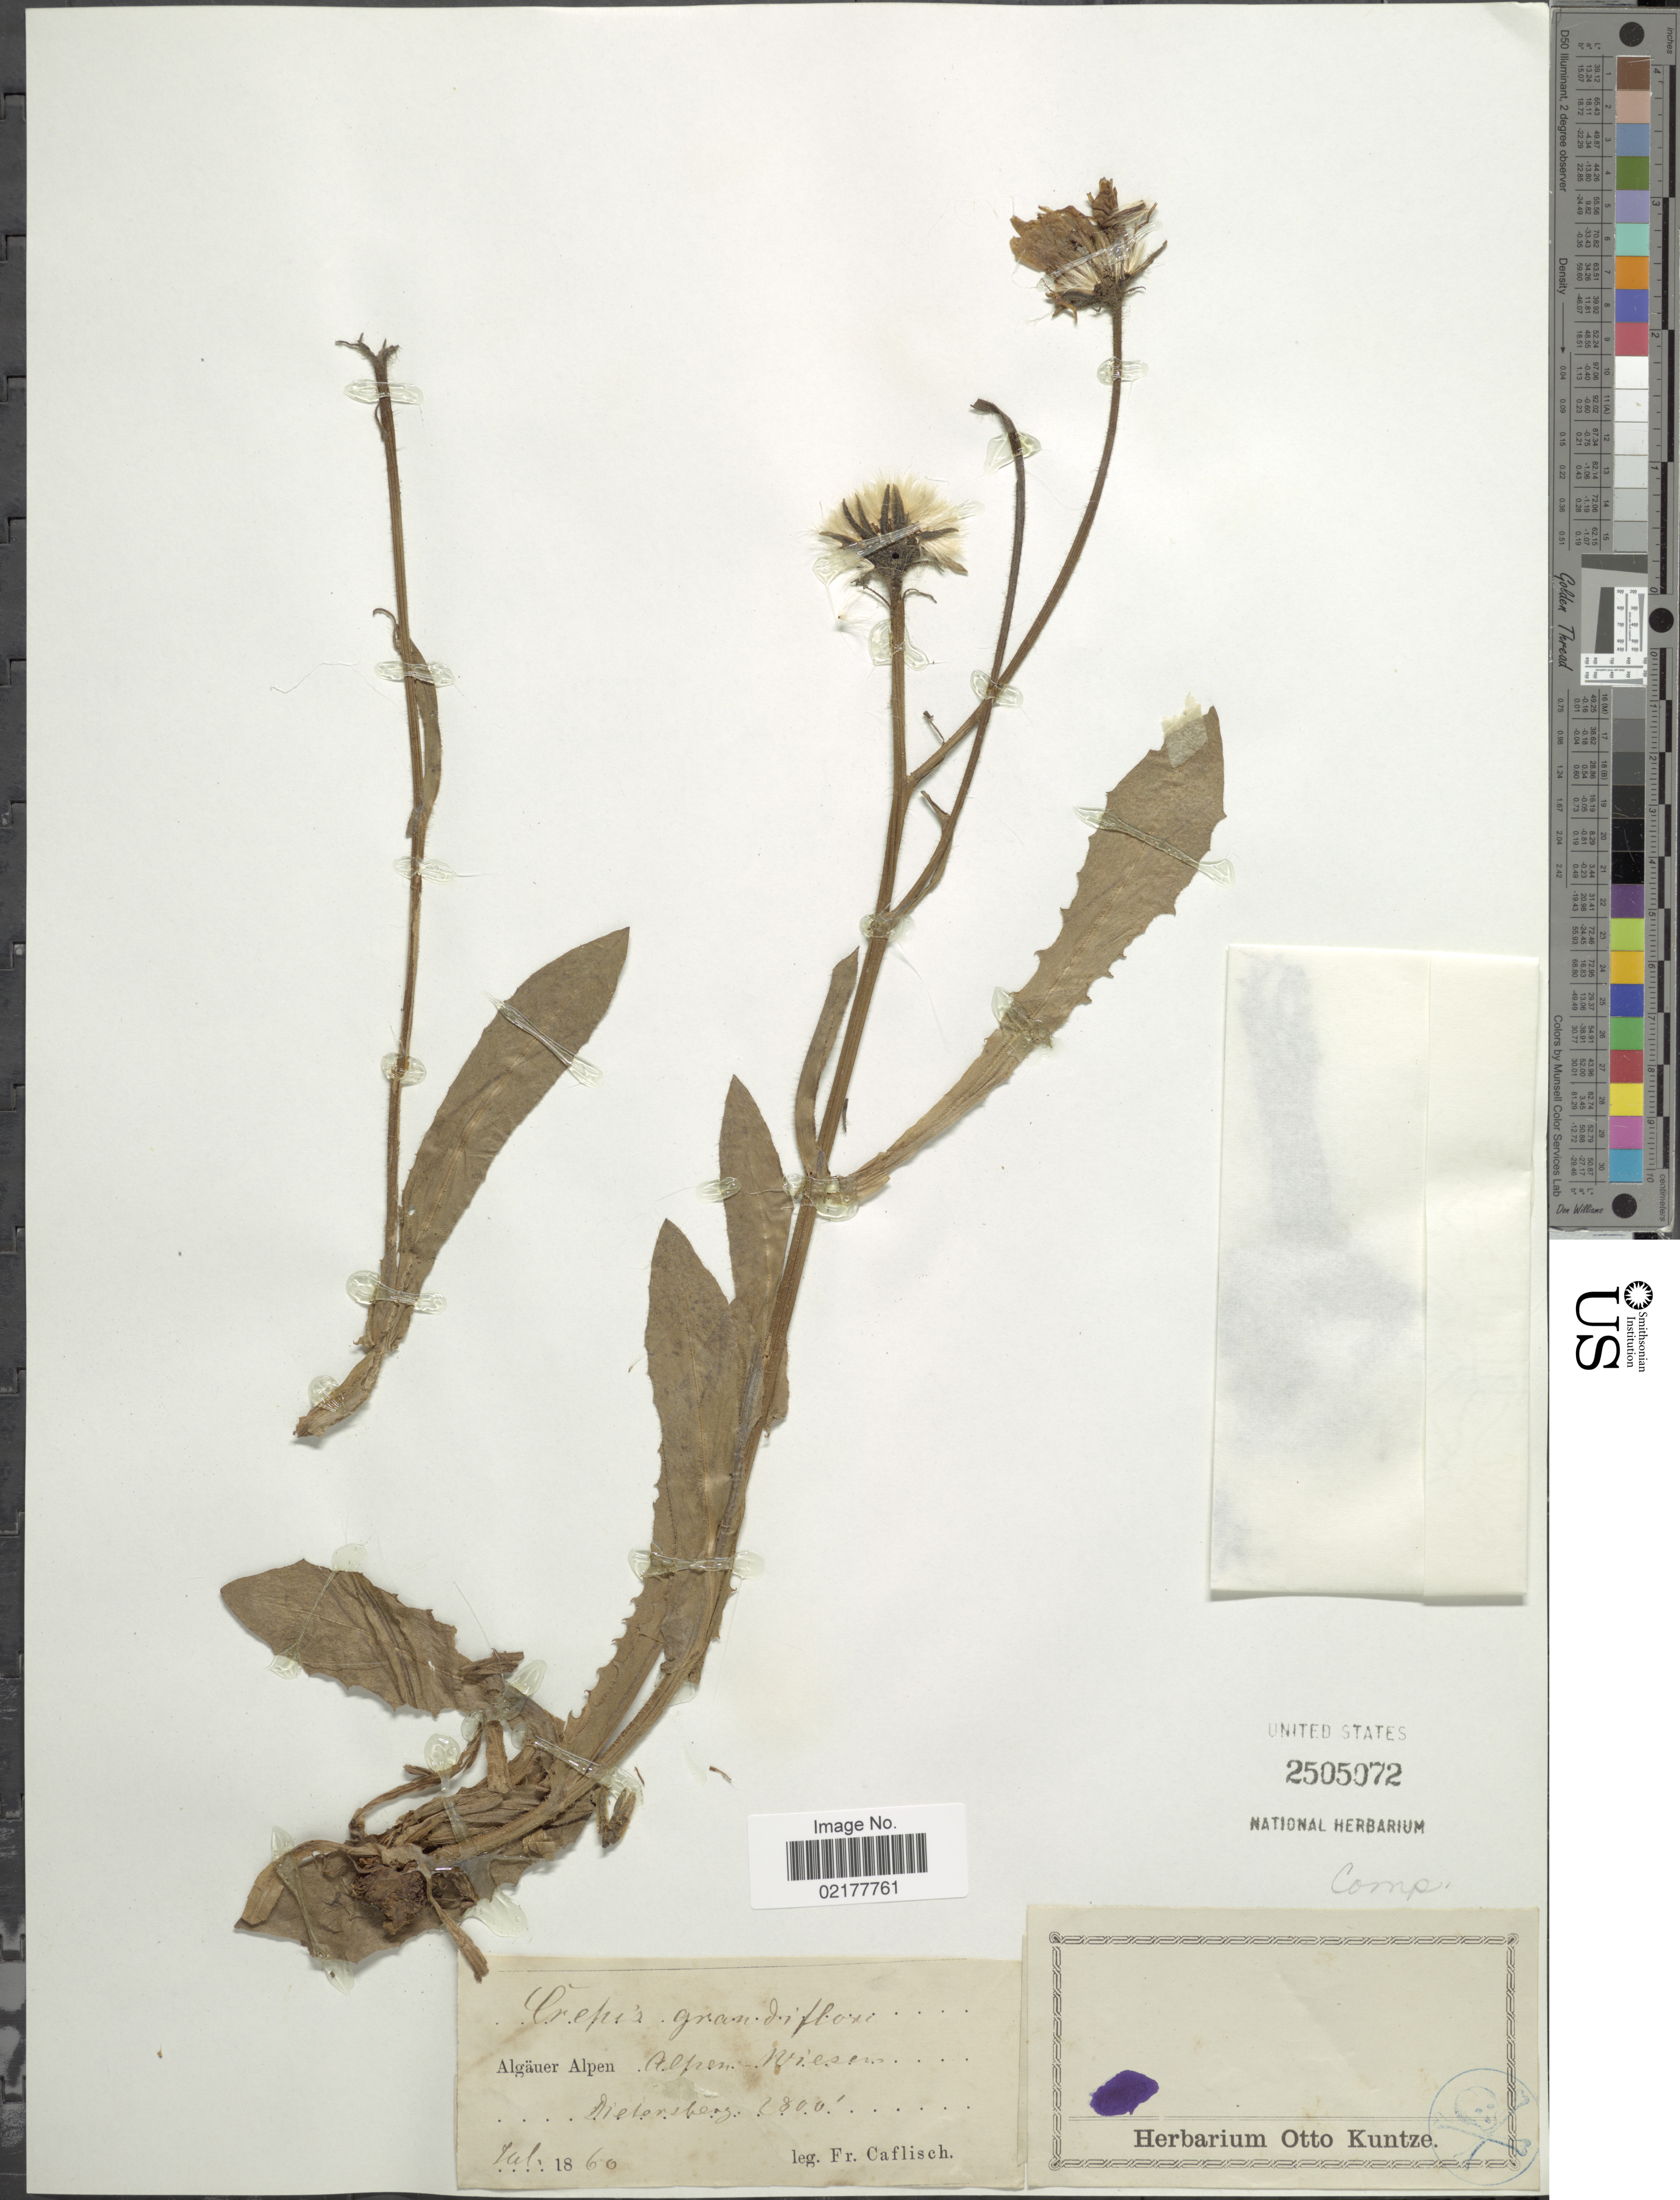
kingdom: Plantae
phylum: Tracheophyta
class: Magnoliopsida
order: Asterales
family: Asteraceae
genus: Crepis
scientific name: Crepis conyzifolia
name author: (Gouan) A. Kern.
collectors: J. F. Caflisch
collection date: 1860-07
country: Germany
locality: Algäuer Alpen. Alpen Wiesen. Dietersburg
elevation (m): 853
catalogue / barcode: US 2505072